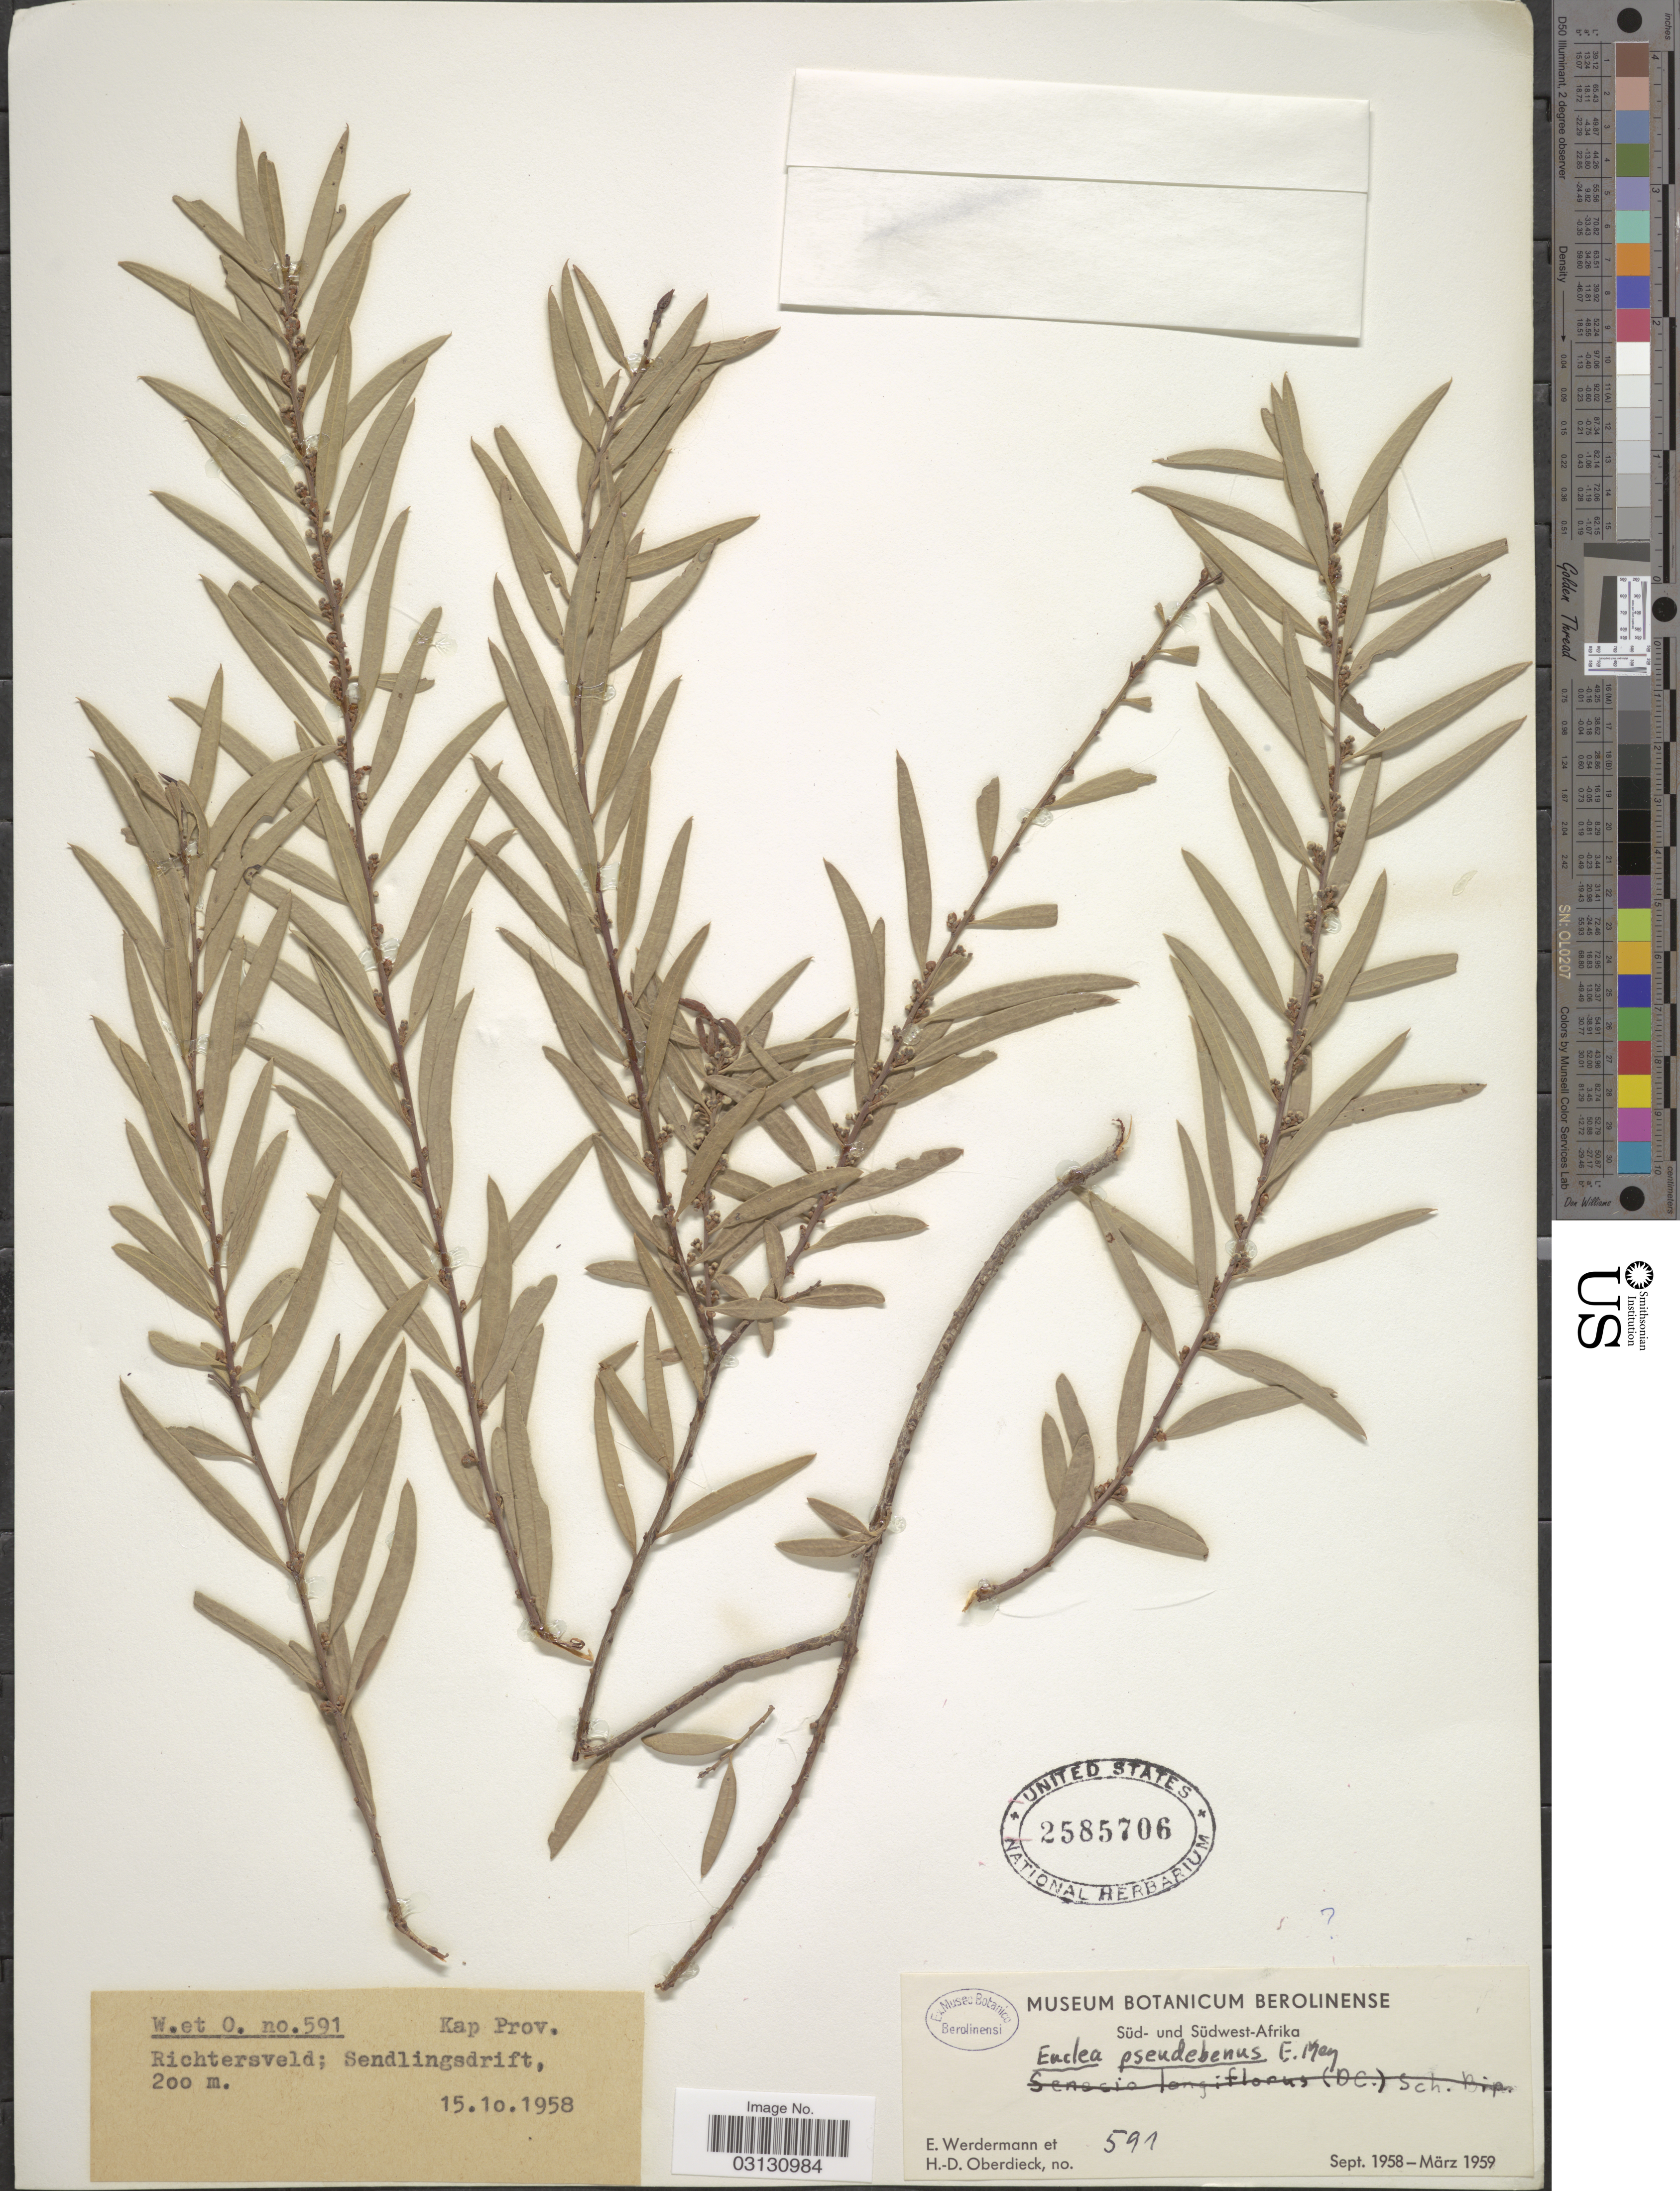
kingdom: Plantae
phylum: Tracheophyta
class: Magnoliopsida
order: Ericales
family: Ebenaceae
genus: Euclea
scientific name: Euclea pseudebenus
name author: E. Mey. ex A. DC.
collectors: E. Werdermann & H. Oberdieck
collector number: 591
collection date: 1958-10-15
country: South Africa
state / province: Northern Cape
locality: Kap Prov., Richtersveld; Sendlingsdrift.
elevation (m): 200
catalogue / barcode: US 2585706